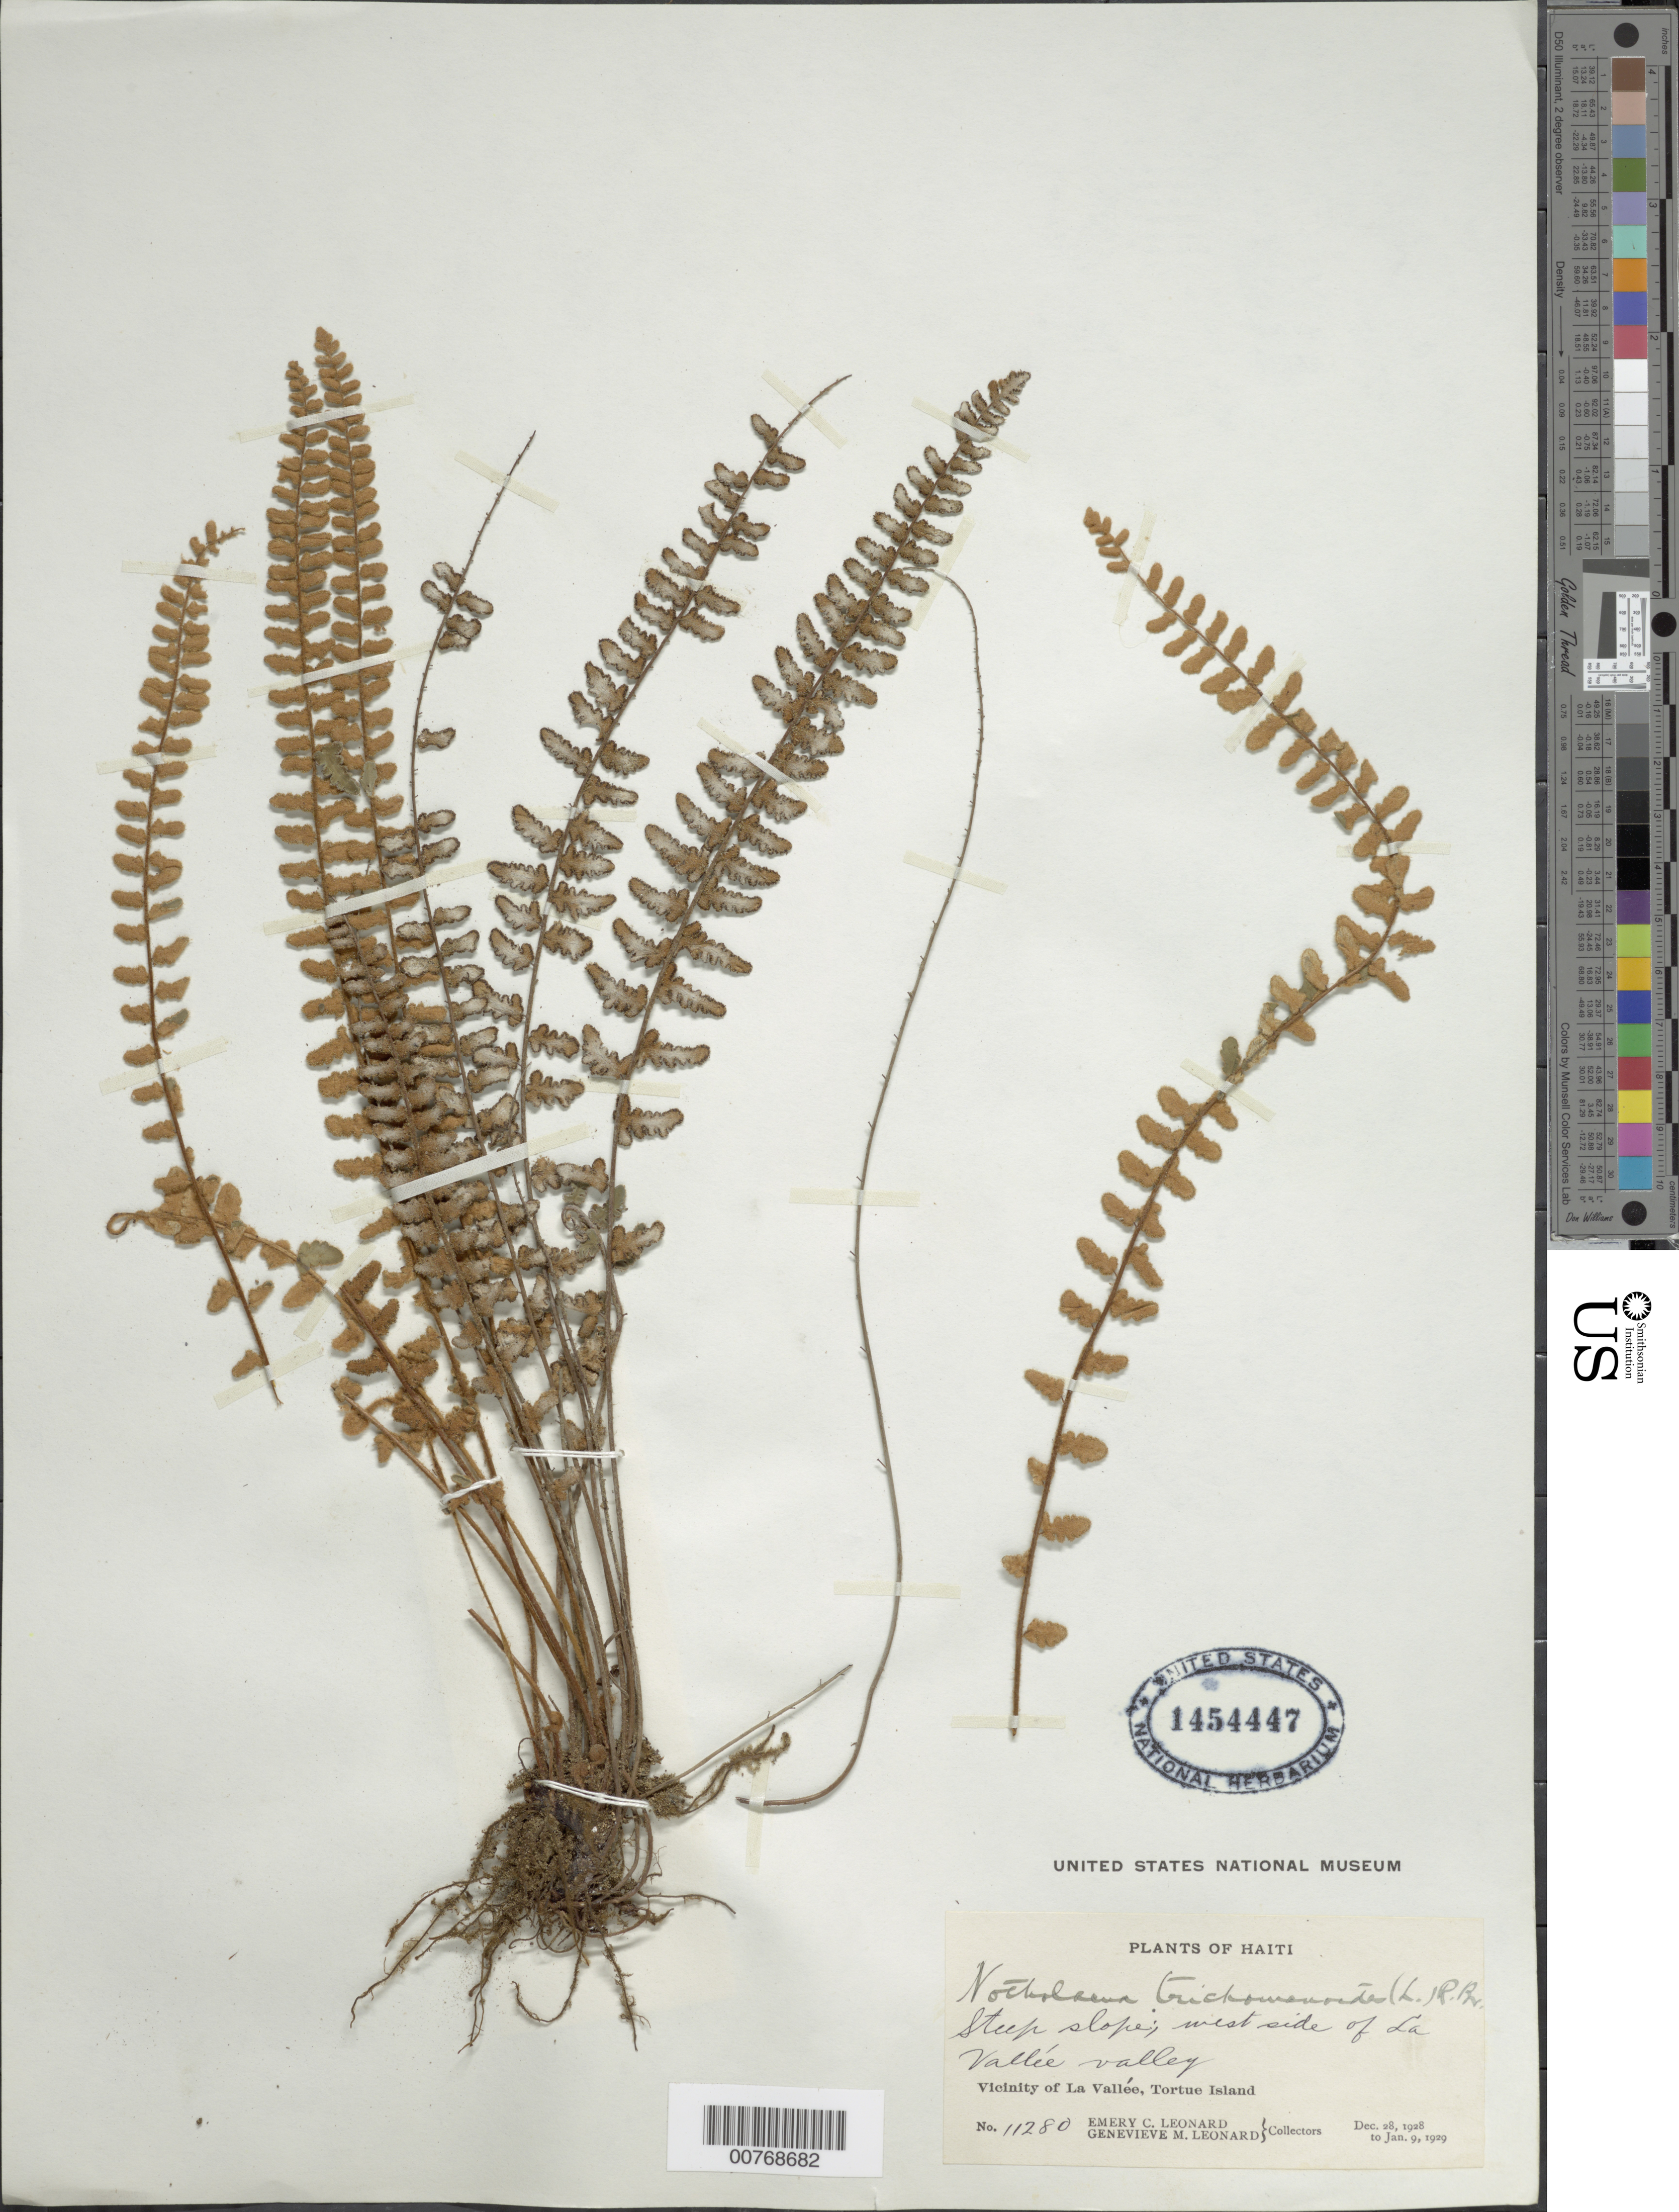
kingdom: Plantae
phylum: Tracheophyta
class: Polypodiopsida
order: Polypodiales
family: Pteridaceae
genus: Notholaena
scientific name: Notholaena trichomanoides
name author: (L.) Desv.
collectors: E. C. Leonard & G. M. Leonard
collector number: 11280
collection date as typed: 28 Dec 1929 to 09 Jan 1929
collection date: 1929-01-09/1929-12-28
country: Haiti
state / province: Nord-Óuest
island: Île de la Tortue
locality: Vicinity of La Vallée, Tortue Island, west side of La Vallée valley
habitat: Steep slope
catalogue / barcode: US 1454447